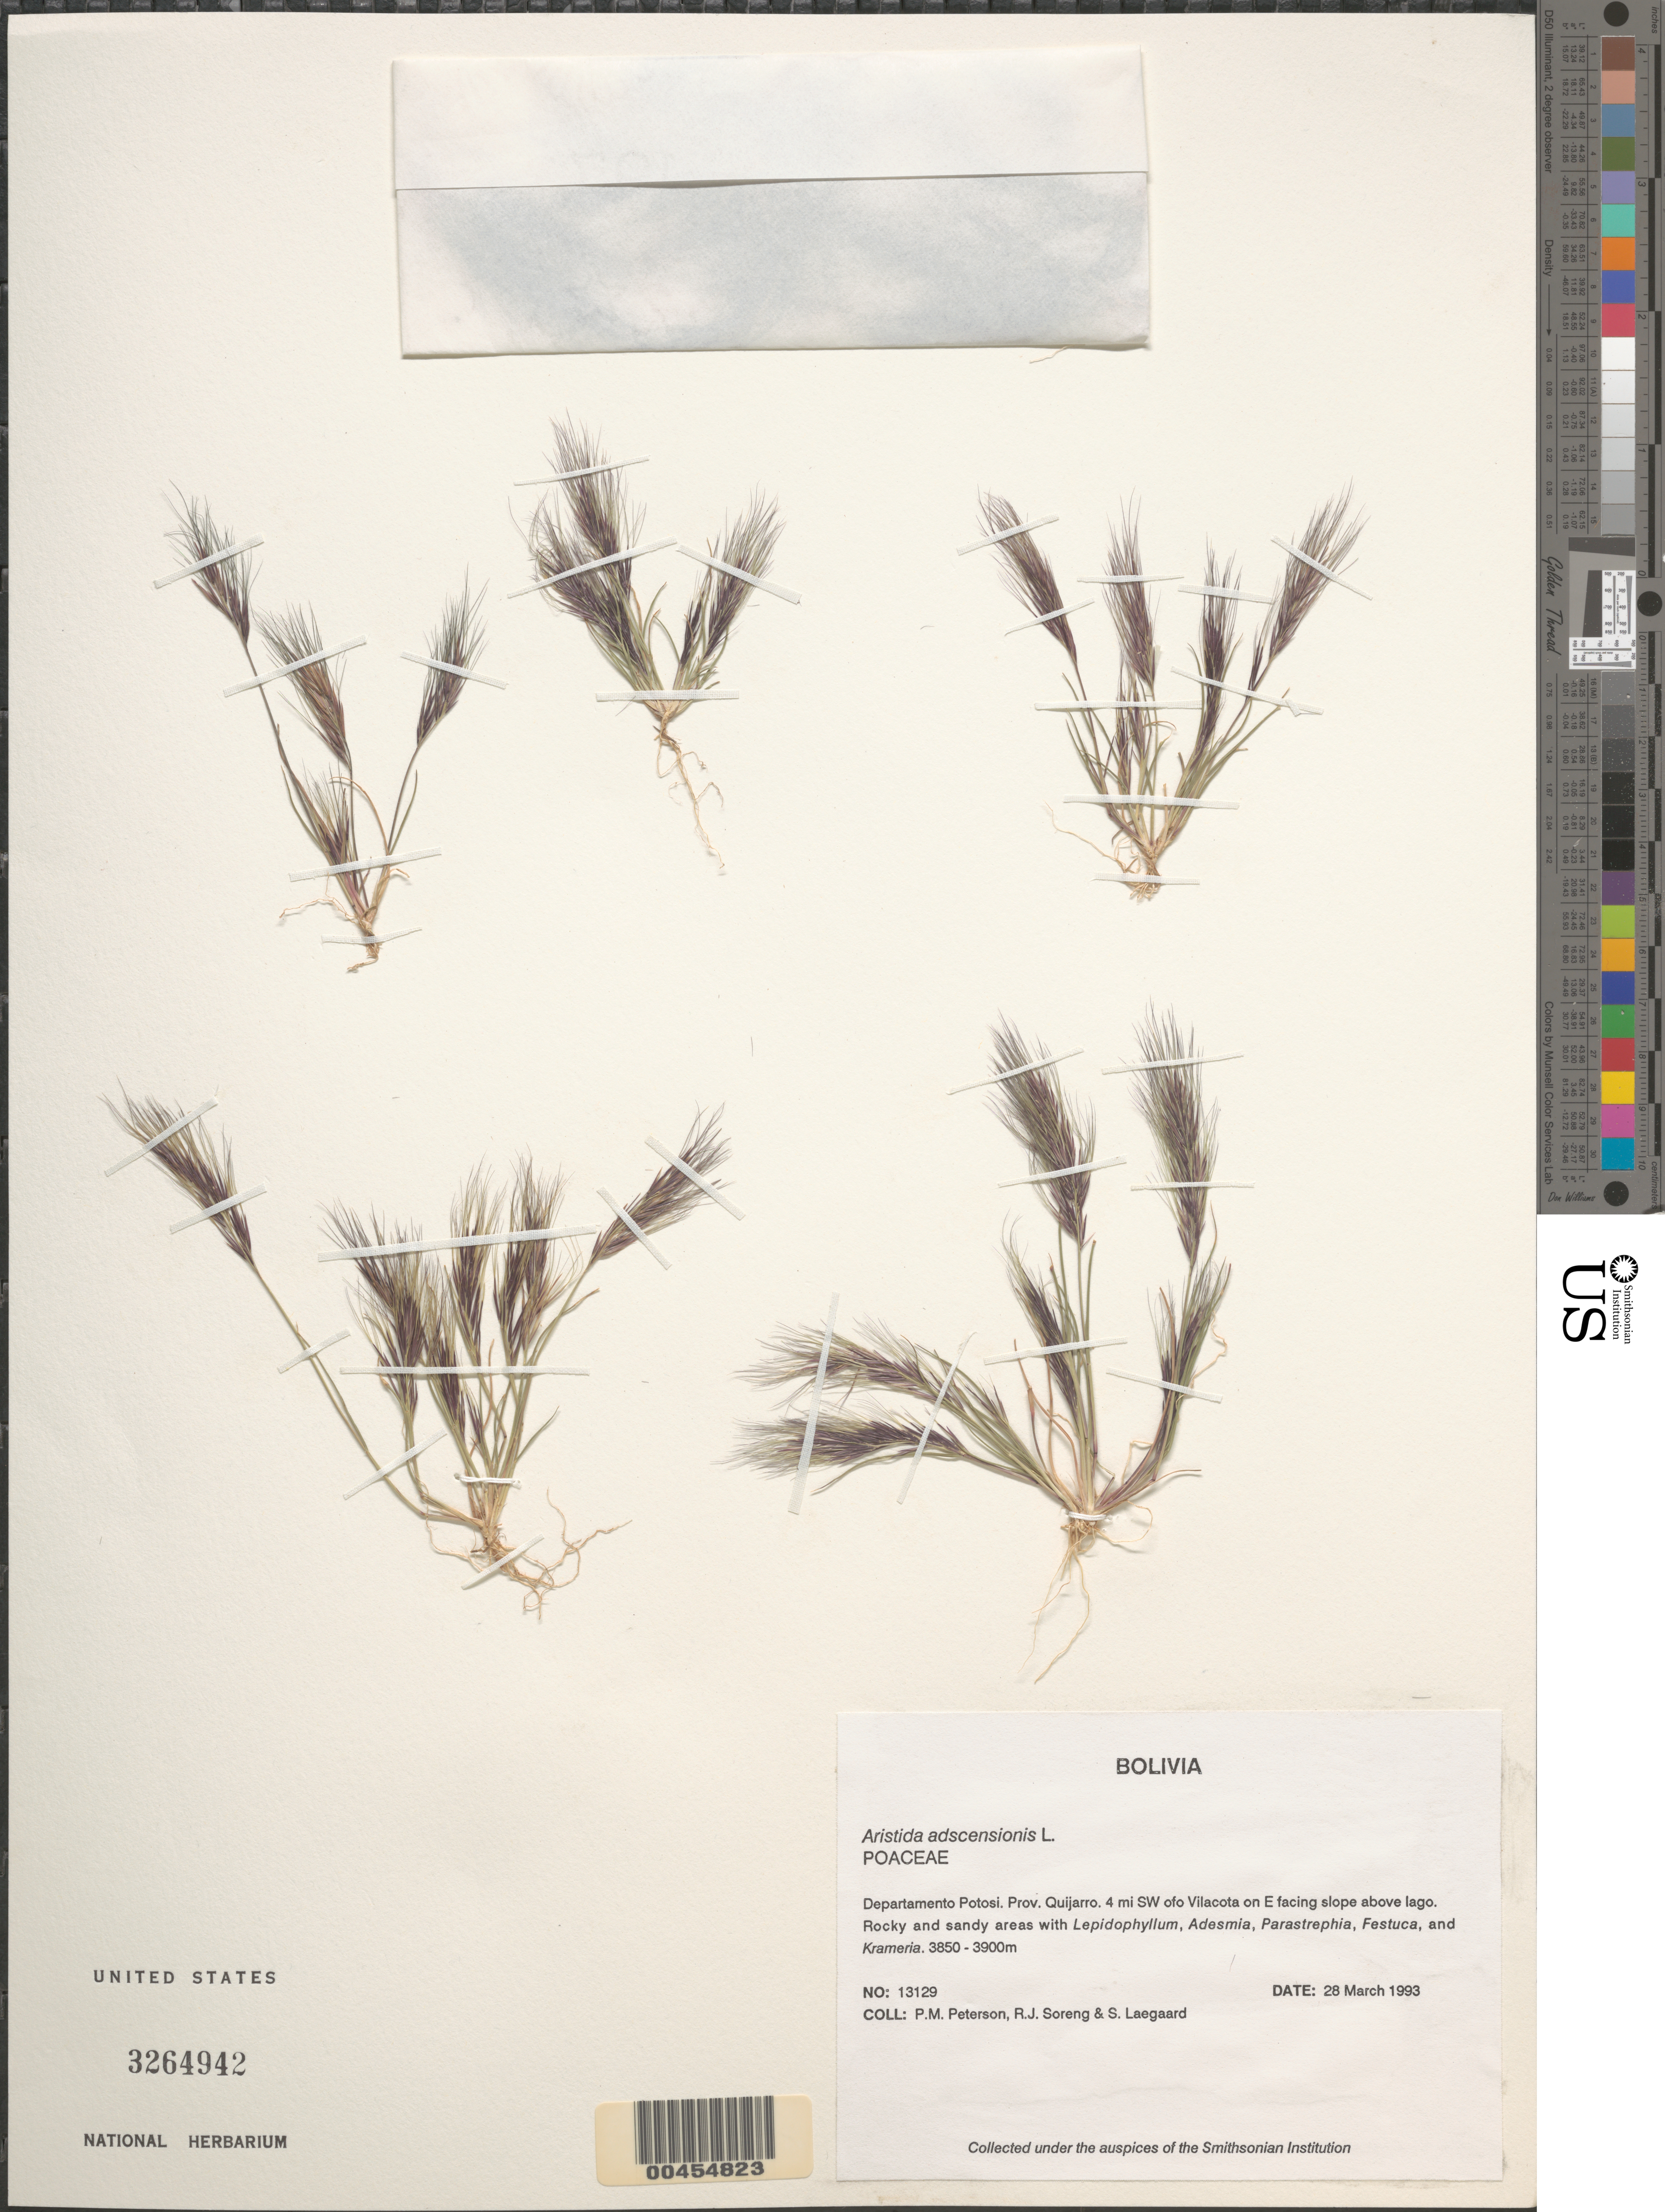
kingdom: Plantae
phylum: Tracheophyta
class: Liliopsida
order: Poales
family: Poaceae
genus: Aristida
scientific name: Aristida adscensionis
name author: L.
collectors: P. M. Peterson, R. J. Soreng & S. Lægaard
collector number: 13129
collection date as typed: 28 Mar 1993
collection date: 1993-03-28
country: Bolivia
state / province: Potosí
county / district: Quijarro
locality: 4 mi SW of Villa Alota on E facing slope above lago.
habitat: Rocky and sandy areas with Lepidophyllum, Adesmia, Parastrephia, Festuca, and Krameria.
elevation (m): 3850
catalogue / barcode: US 3264942